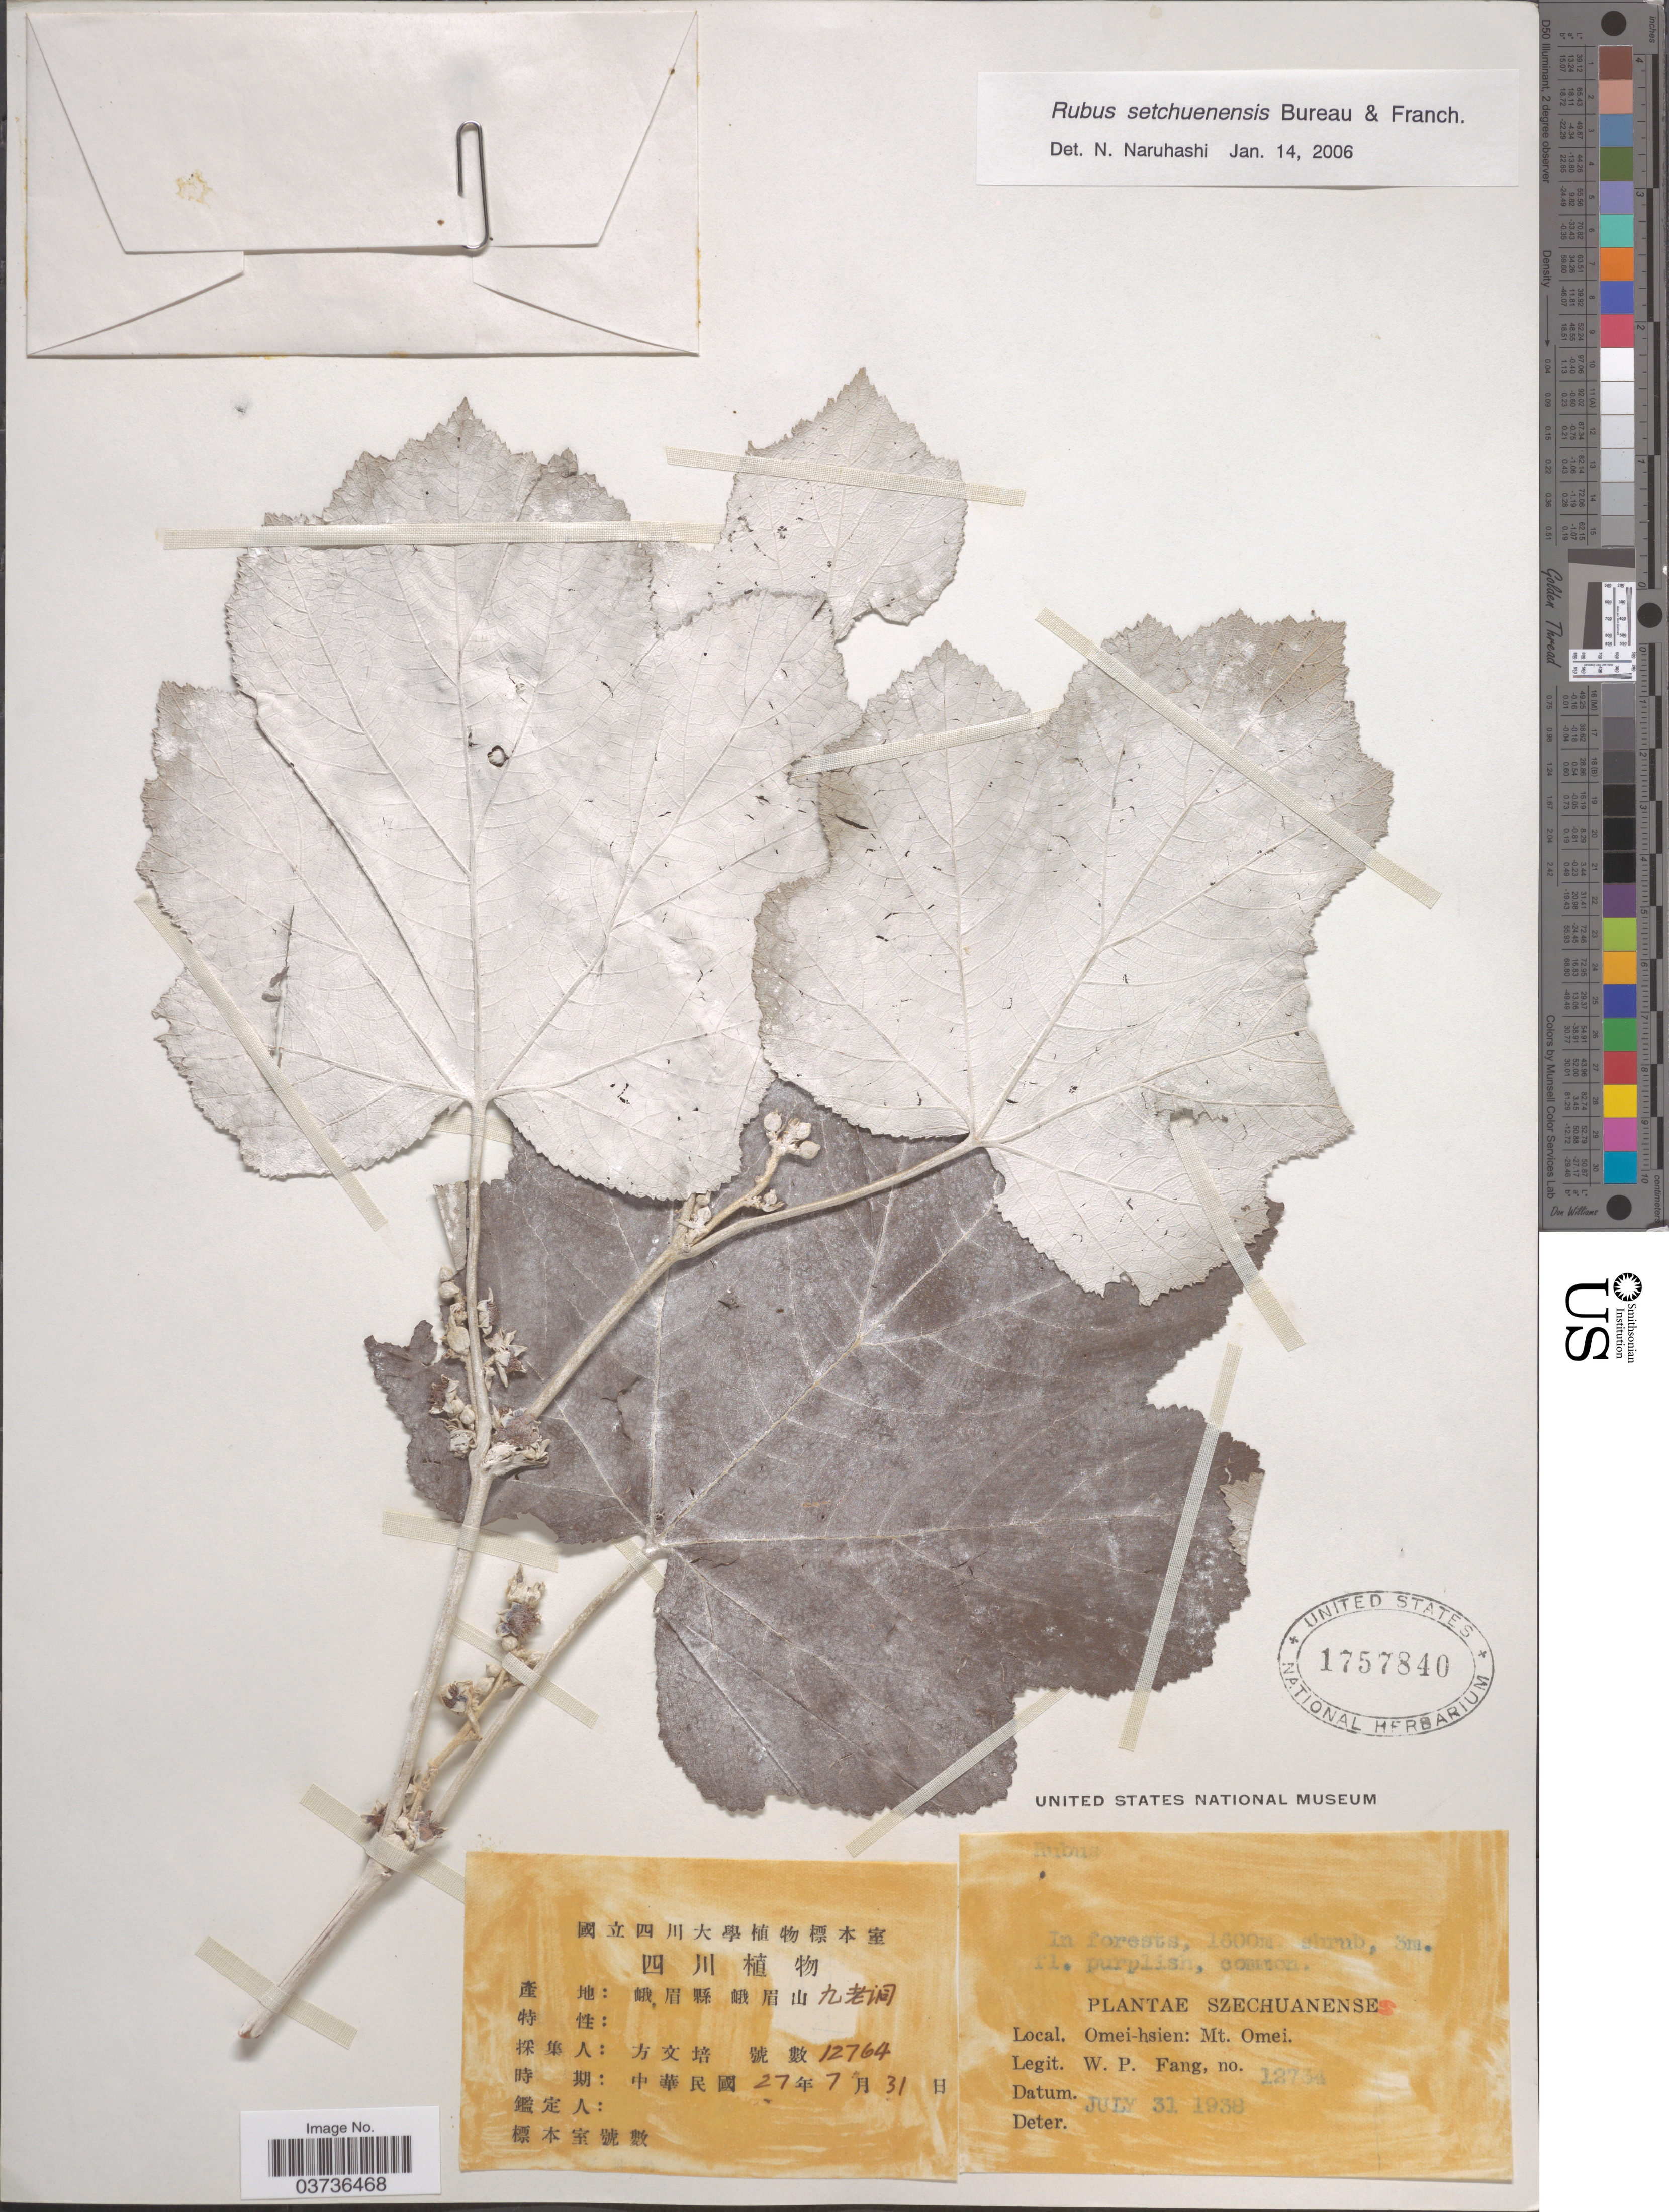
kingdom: Plantae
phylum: Tracheophyta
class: Magnoliopsida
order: Rosales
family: Rosaceae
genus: Rubus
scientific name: Rubus setchuenensis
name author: Bureau & Franch.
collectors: W. P. Fang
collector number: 12734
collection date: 1939-07-31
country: China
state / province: Sichuan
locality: Szechuanense. Omei-hsien: Mt. Omei.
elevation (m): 1600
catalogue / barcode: US 1757840